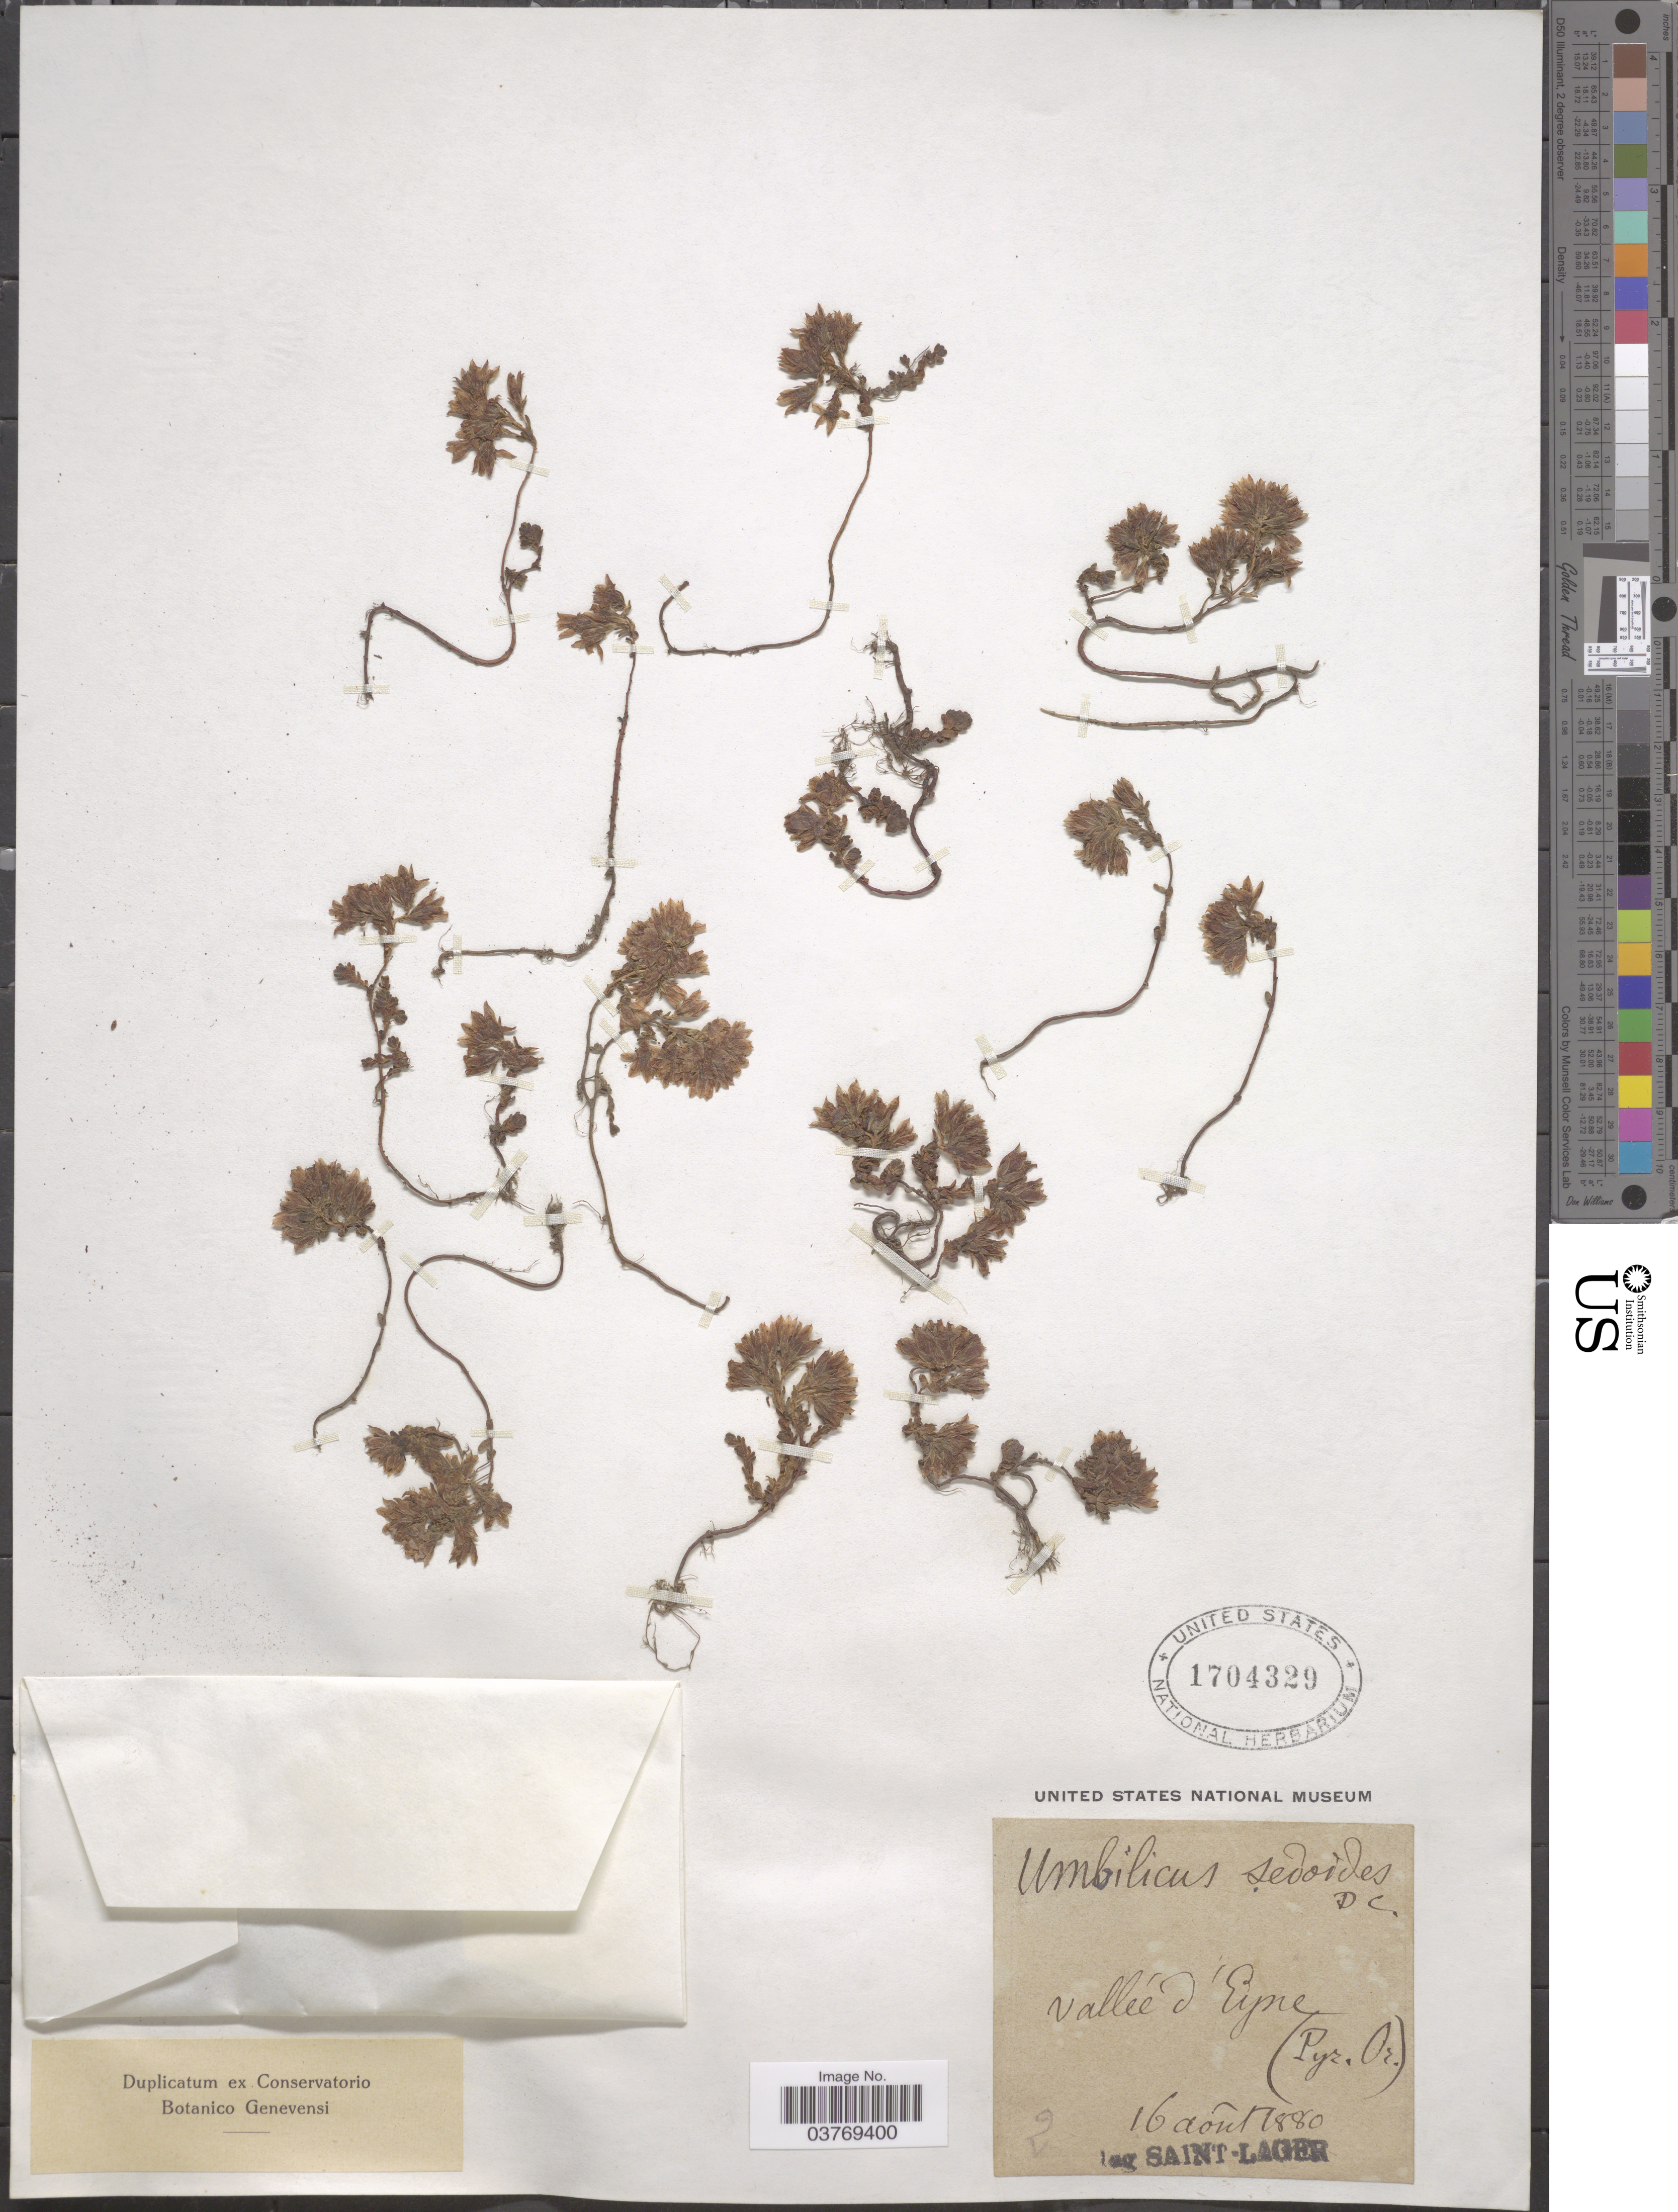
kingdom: Plantae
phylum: Tracheophyta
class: Magnoliopsida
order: Saxifragales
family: Crassulaceae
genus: Cotyledon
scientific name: Cotyledon sedoides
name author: DC.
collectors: Saint-Lager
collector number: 2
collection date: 1880-08-16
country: France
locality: Valleé d'Eyne (Pyr. Or.).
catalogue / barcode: US 1704329